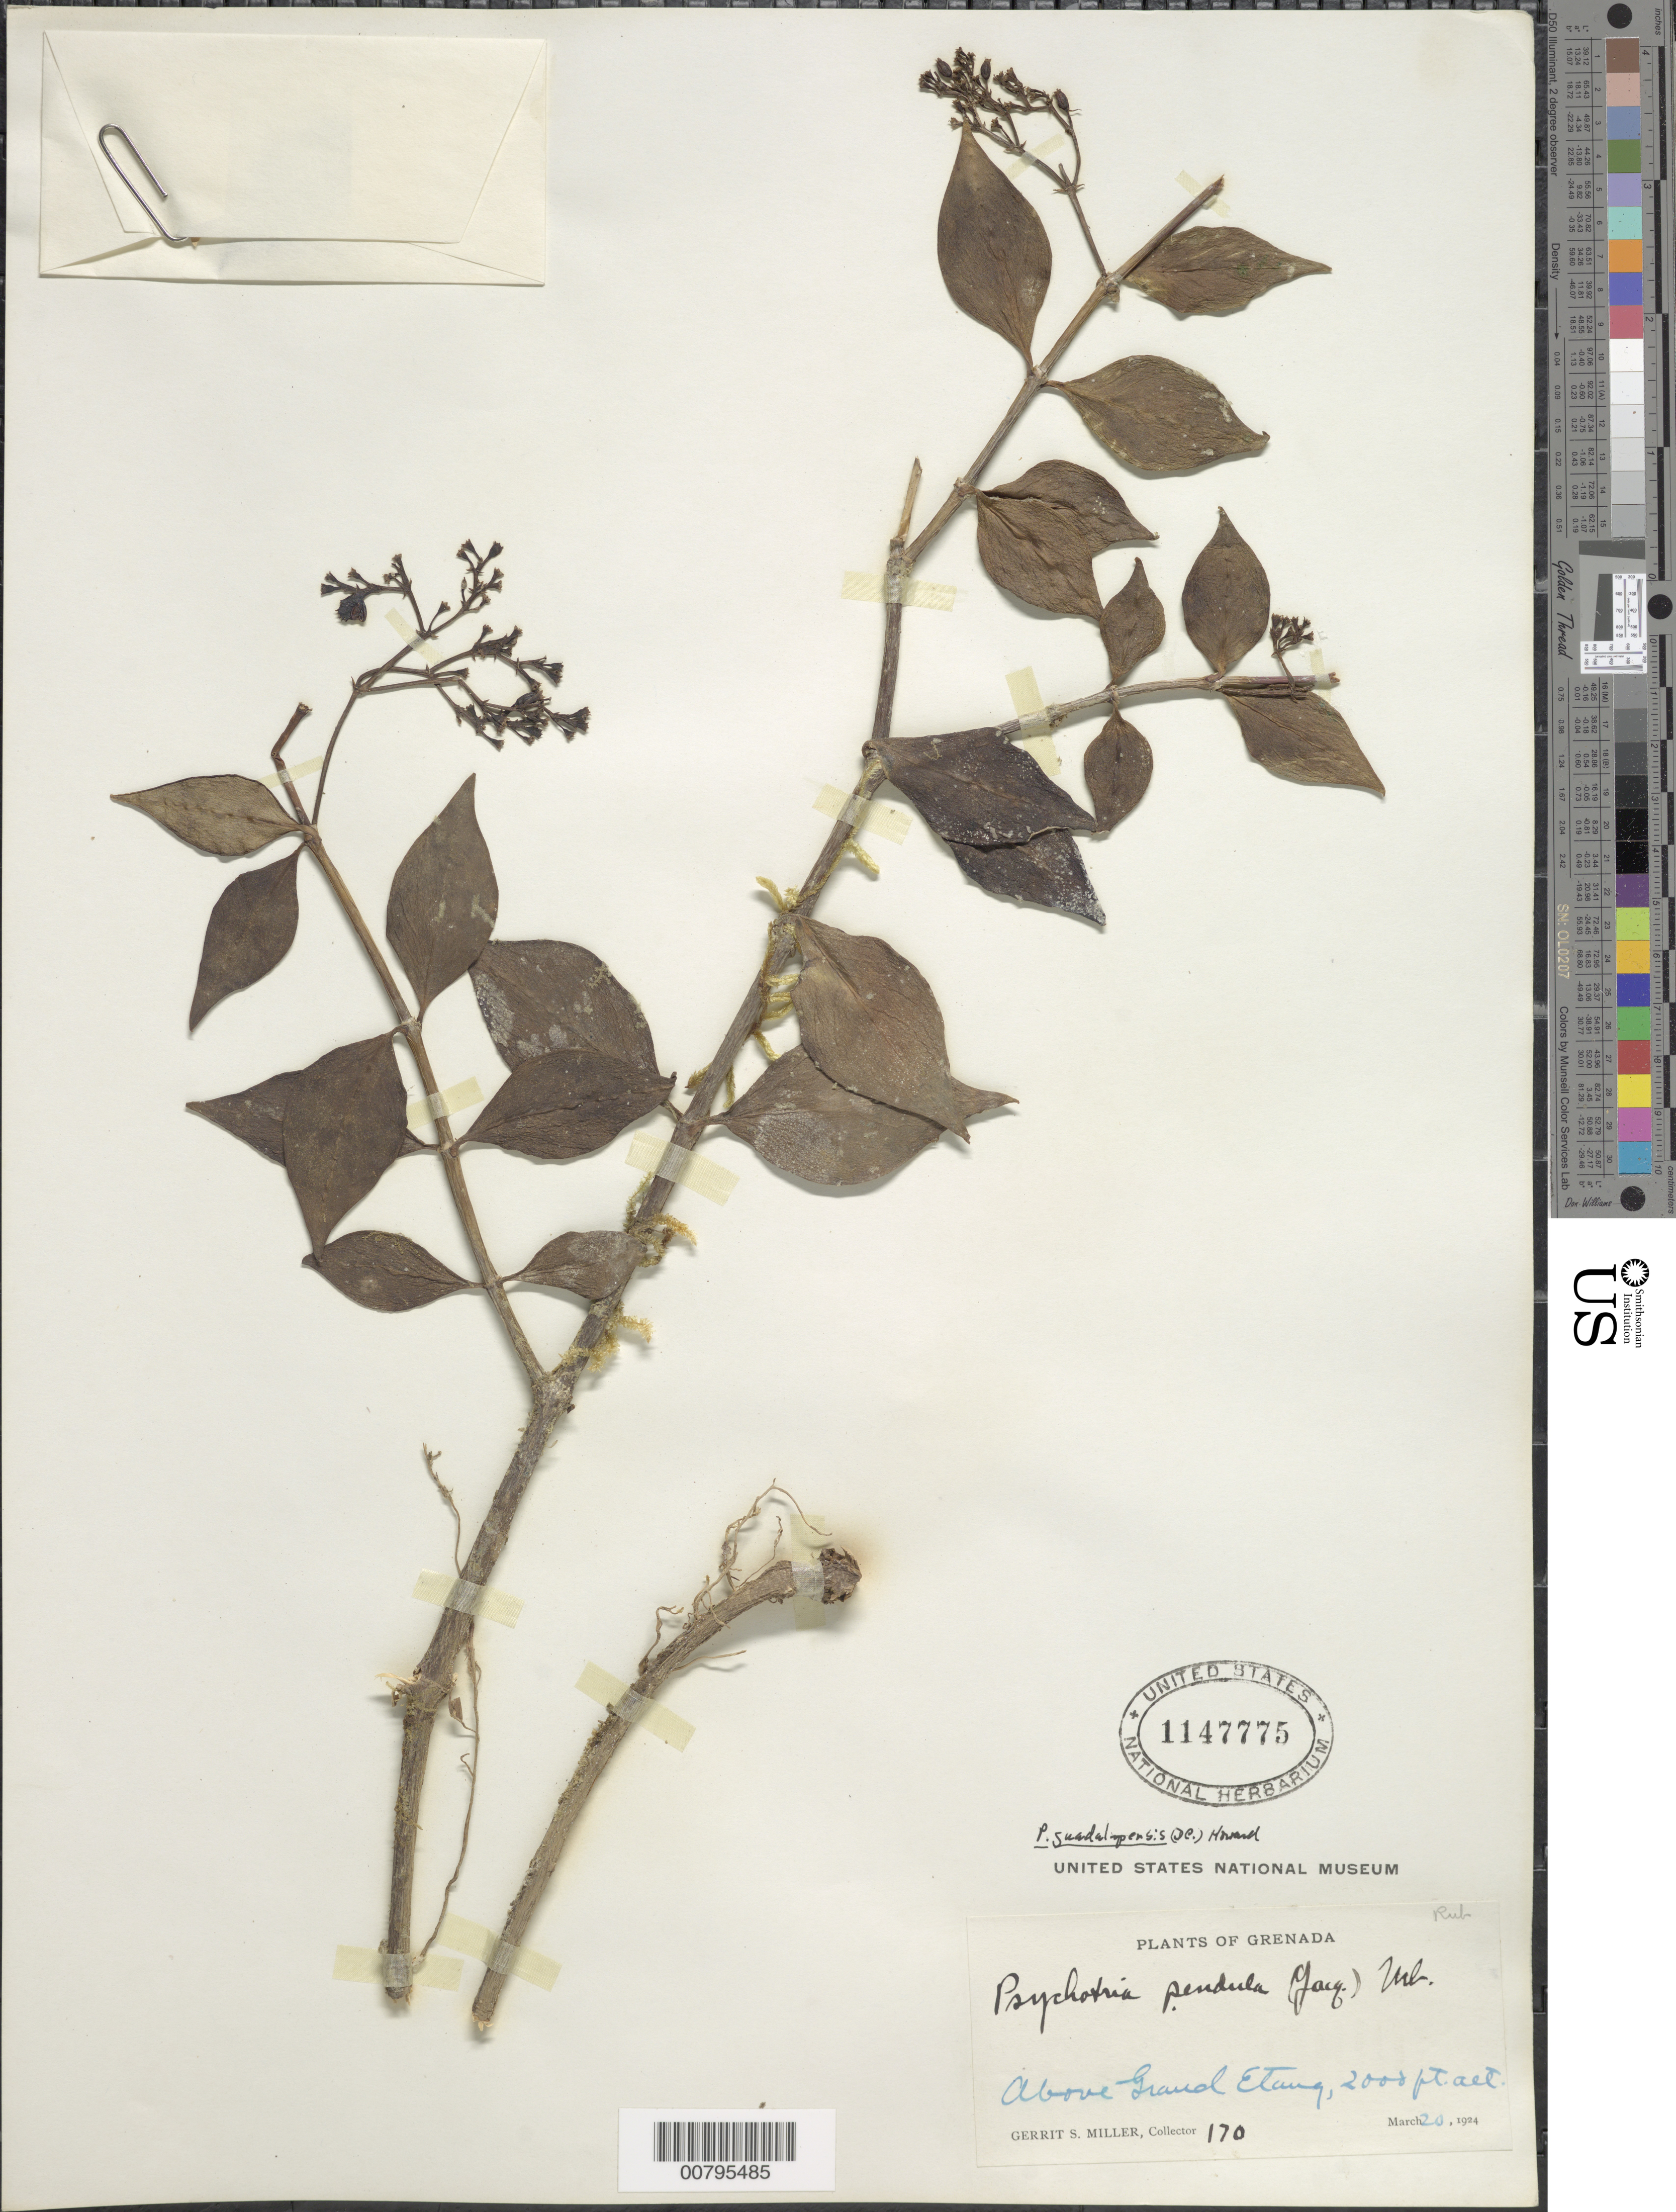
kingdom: Plantae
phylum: Tracheophyta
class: Magnoliopsida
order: Gentianales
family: Rubiaceae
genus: Notopleura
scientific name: Notopleura guadalupensis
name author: (DC.) C.M. Taylor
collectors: G. S. Miller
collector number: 170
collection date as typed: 20 Mar 1924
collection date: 1924-03-20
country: Grenada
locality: Above Grand Etang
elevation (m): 610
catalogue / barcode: US 1147775